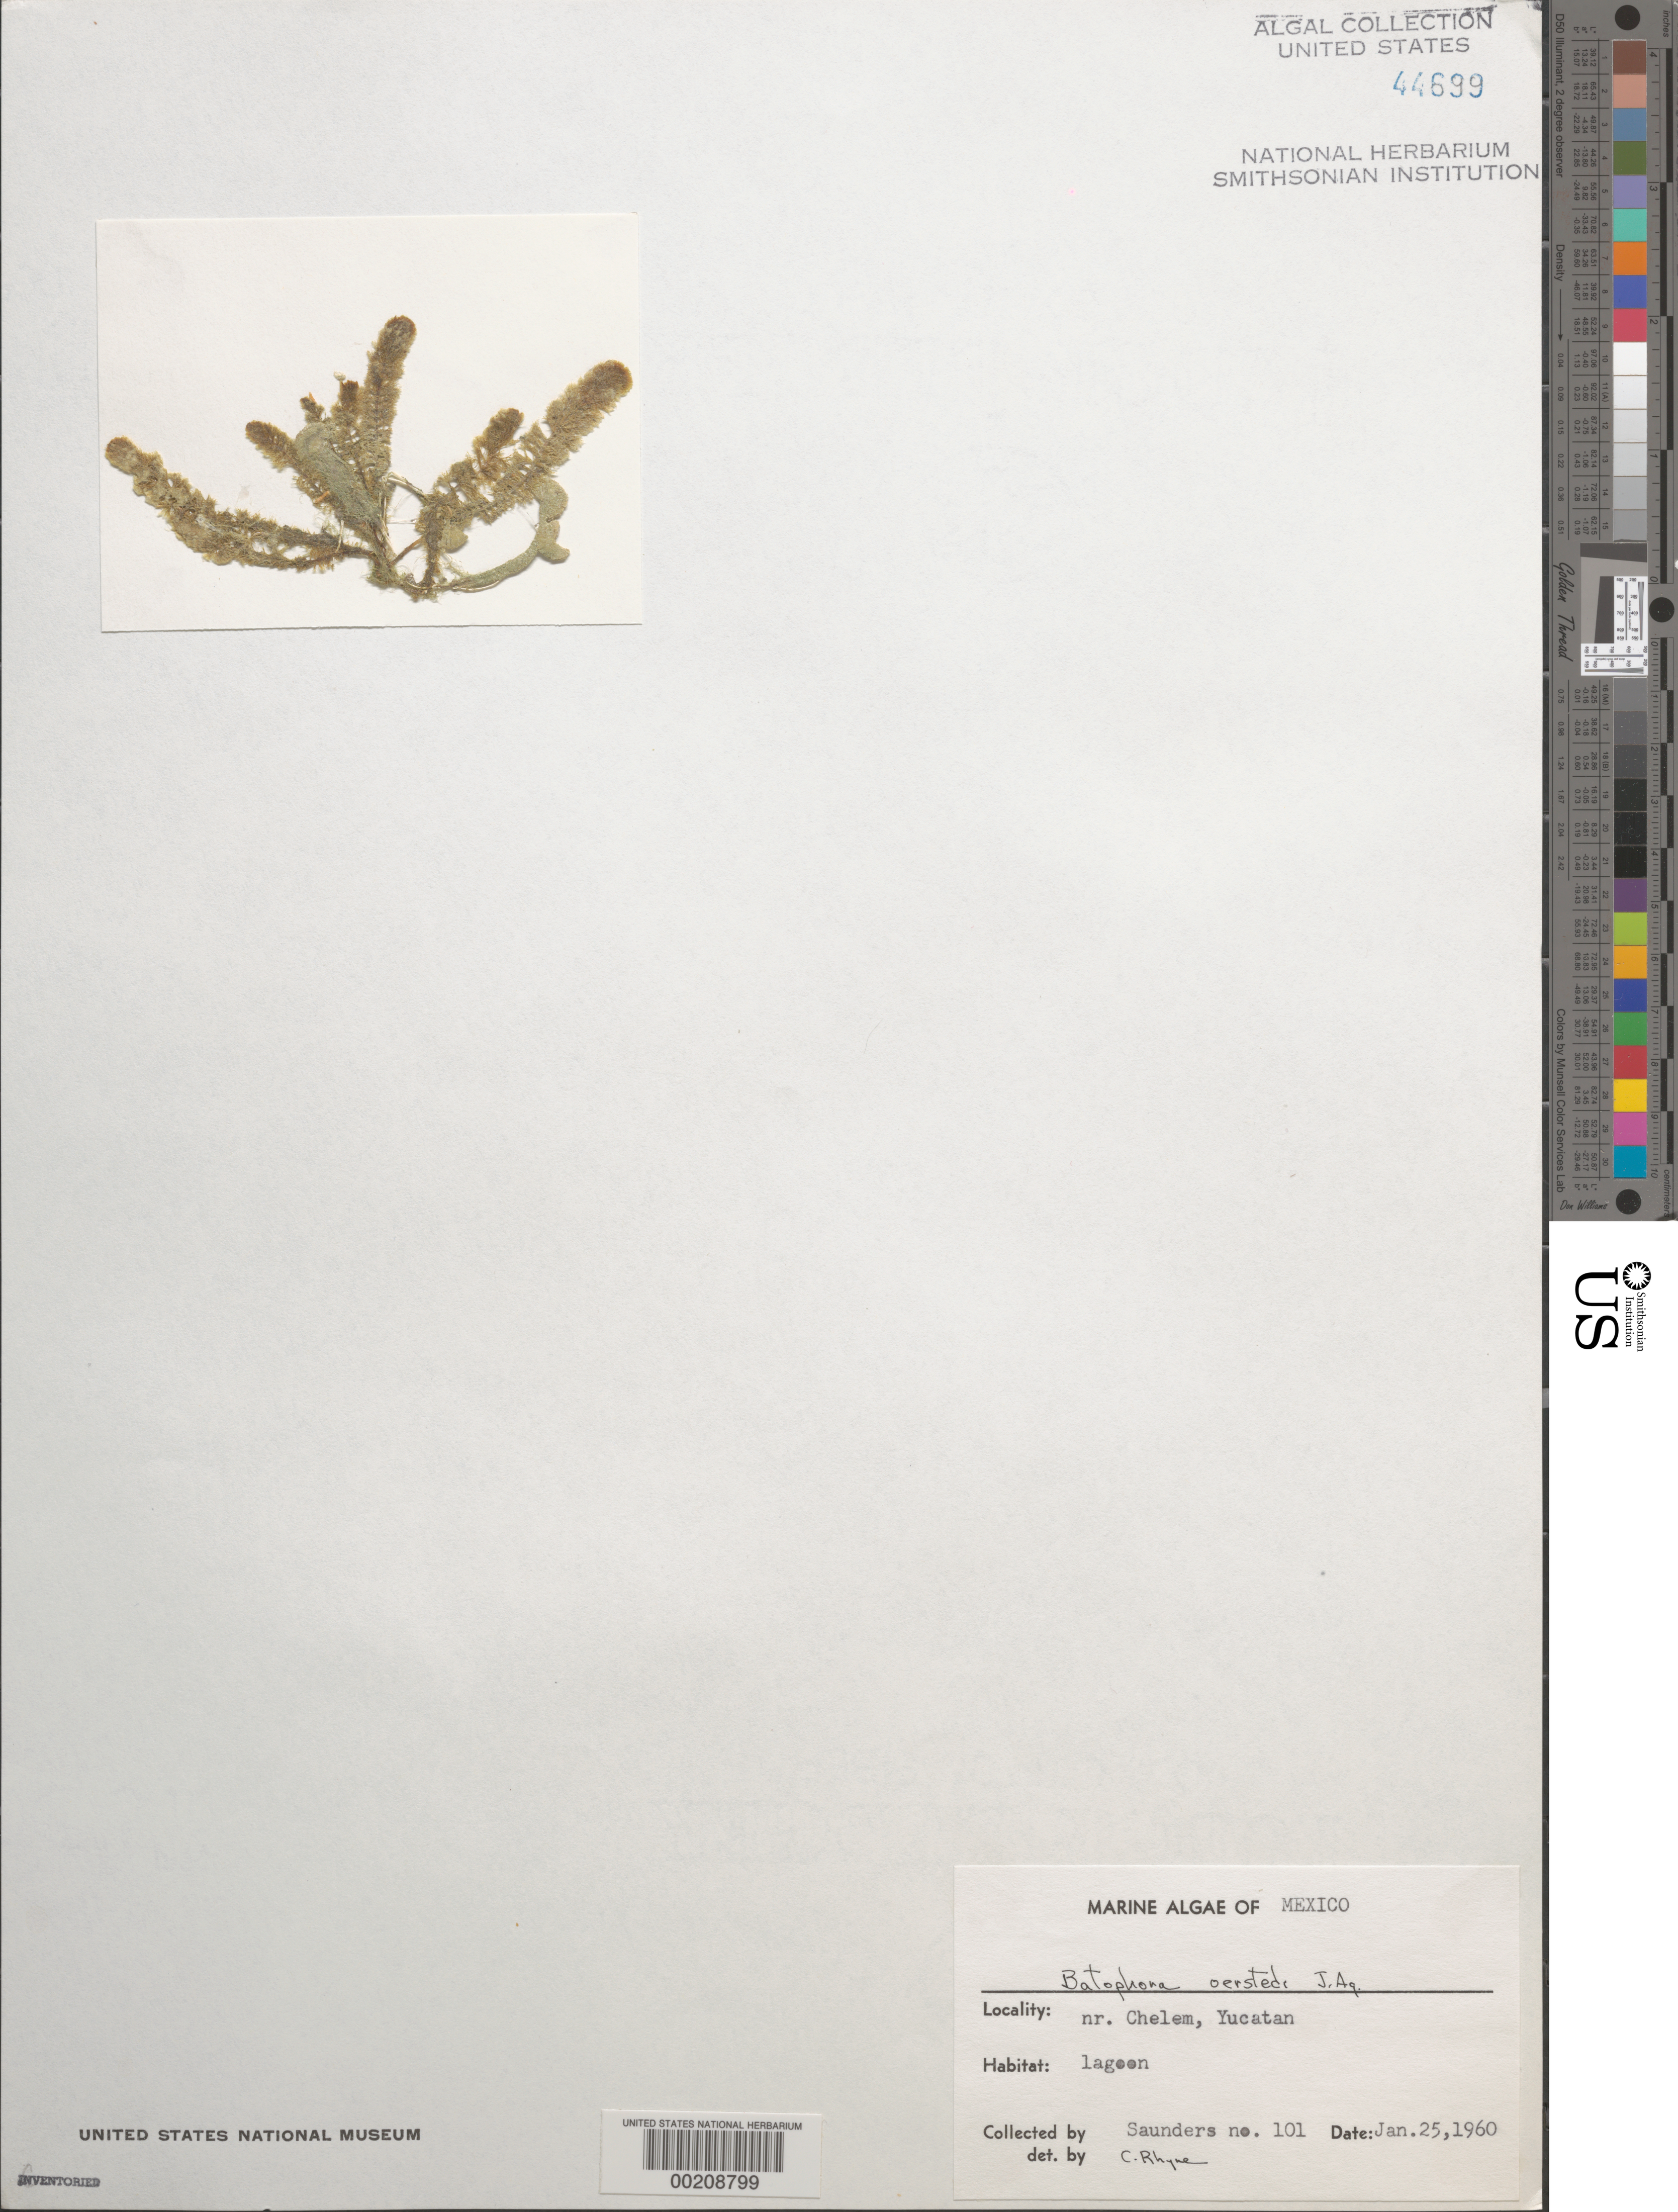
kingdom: Plantae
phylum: Chlorophyta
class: Ulvophyceae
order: Dasycladales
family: Dasycladaceae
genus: Batophora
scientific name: Batophora oerstedii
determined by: Rhyne, C. F.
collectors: G. B. Saunders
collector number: Saunders 101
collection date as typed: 25 Jan 1960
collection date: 1960-01-25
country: Mexico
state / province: Yucatan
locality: Near Chelem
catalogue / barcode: US 44699